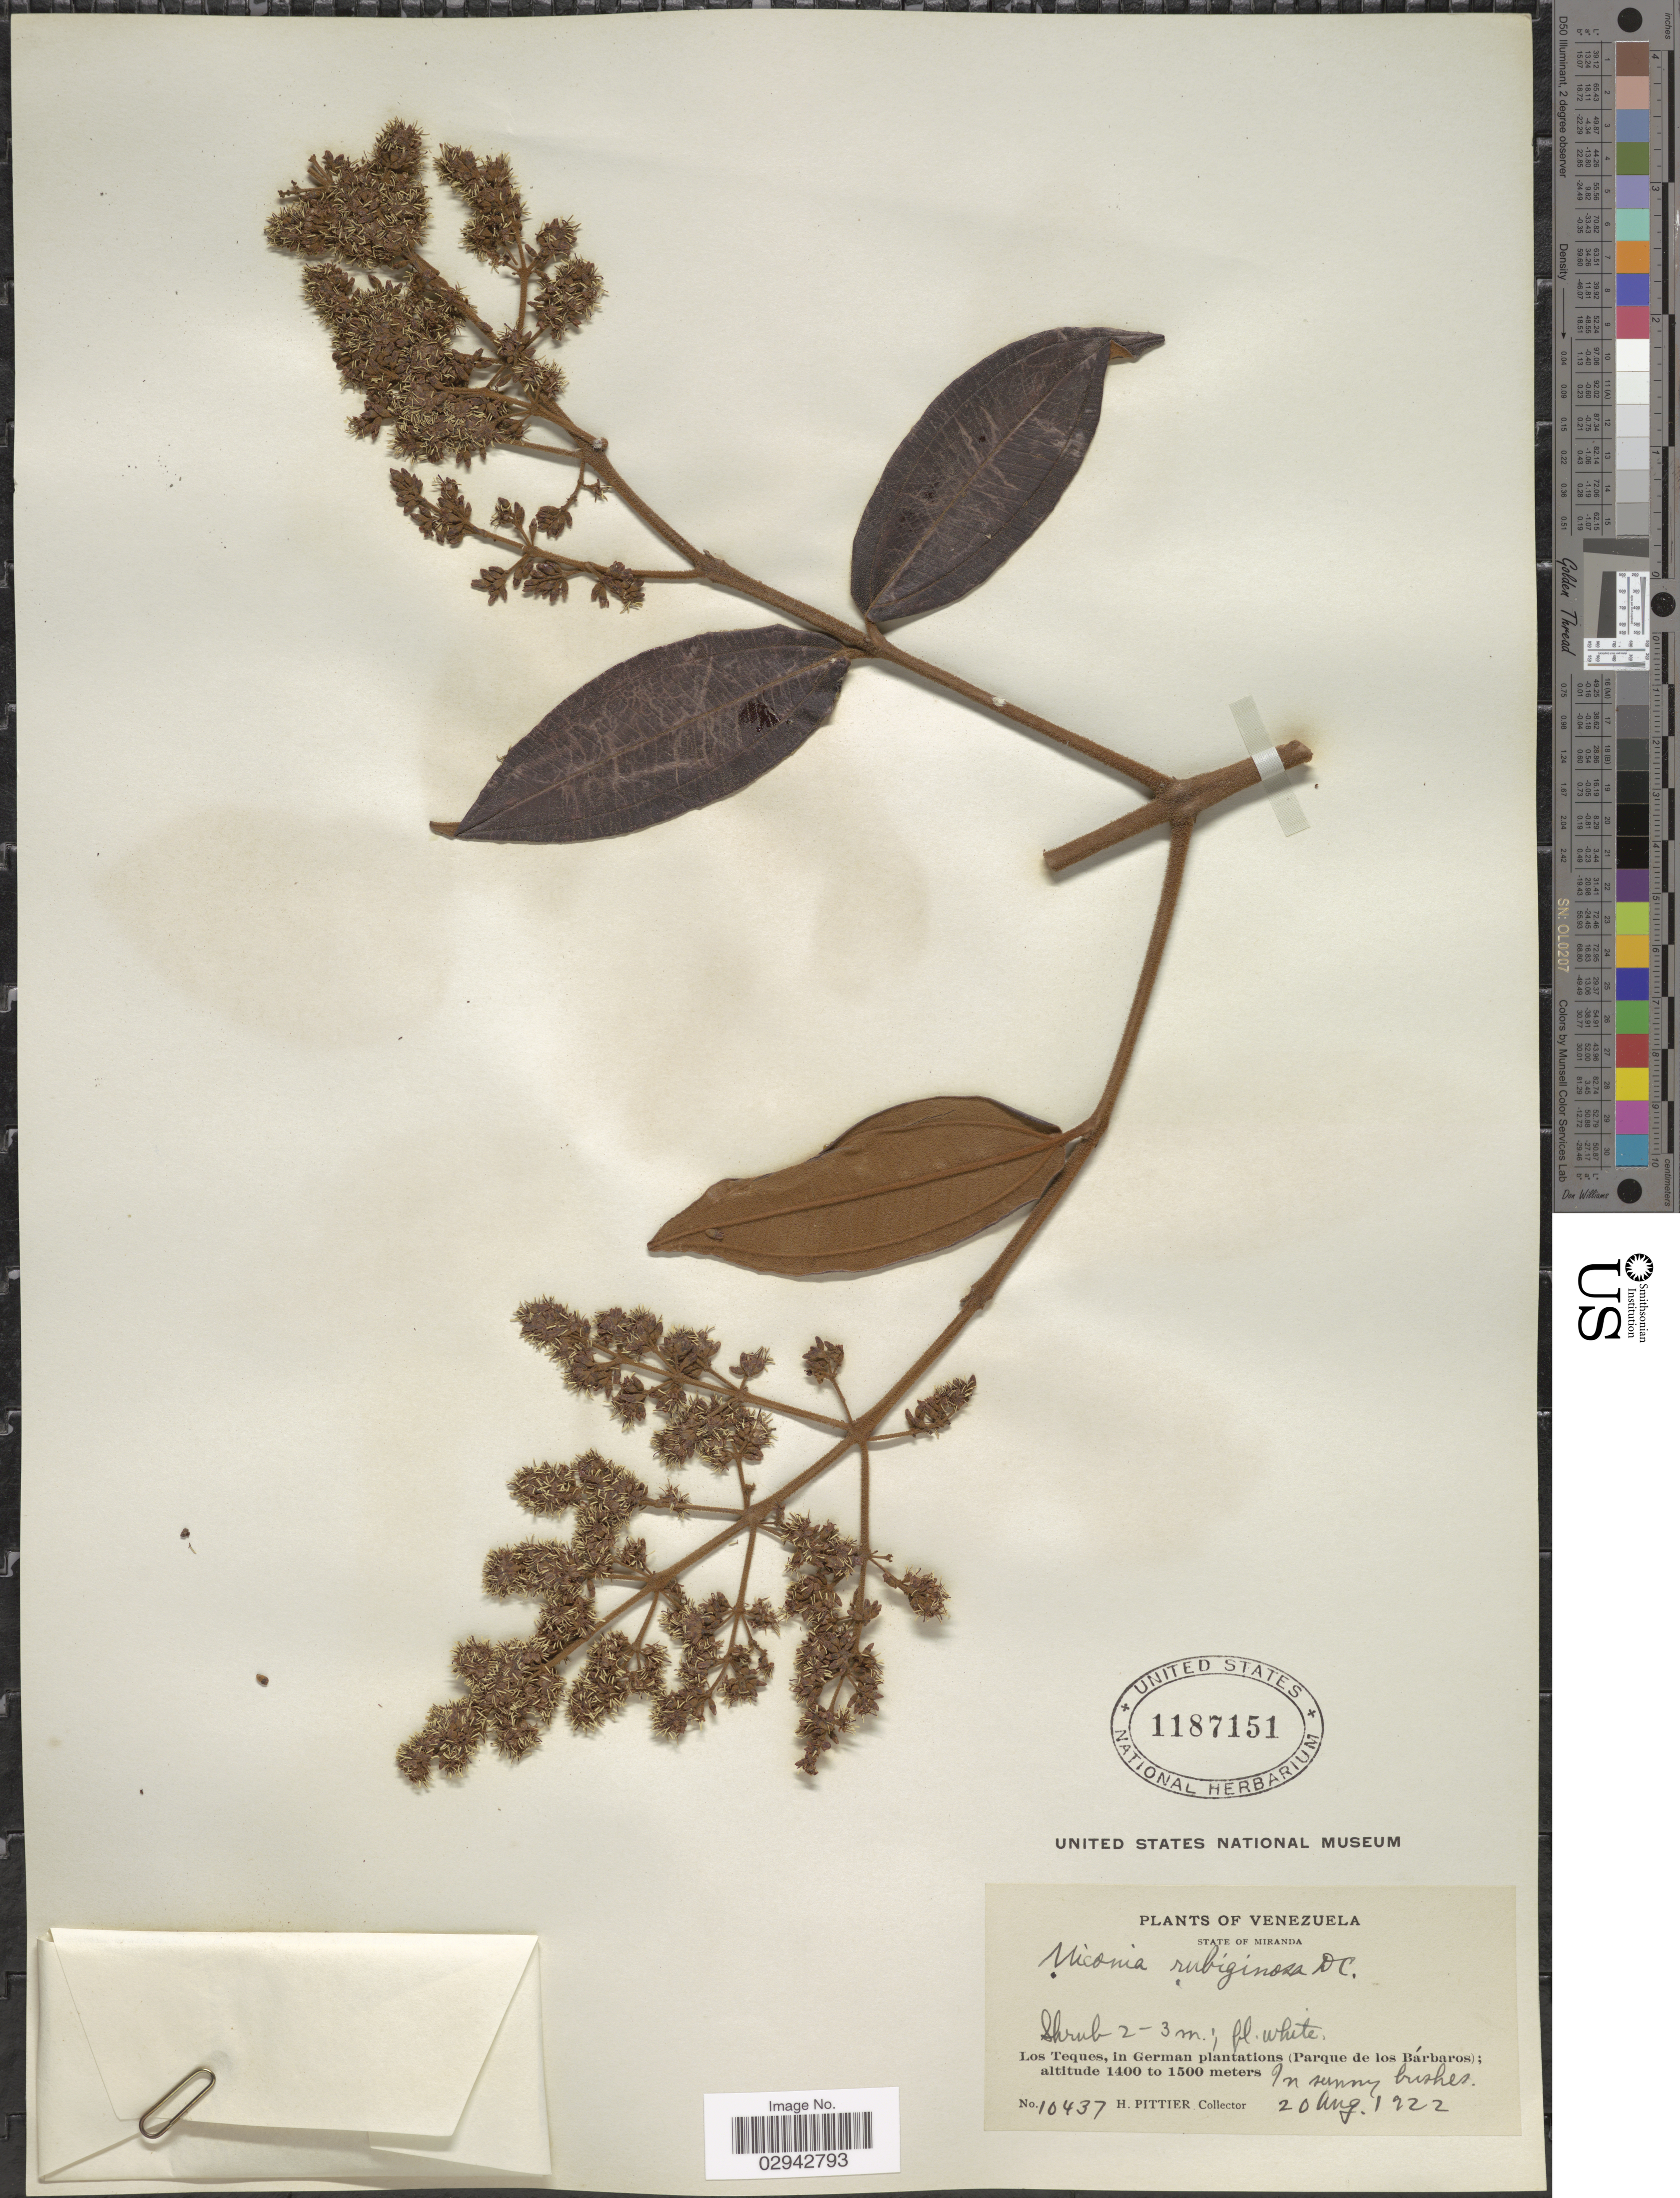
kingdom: Plantae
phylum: Tracheophyta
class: Magnoliopsida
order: Myrtales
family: Melastomataceae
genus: Miconia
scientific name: Miconia rubiginosa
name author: (Bonpl.) DC.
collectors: H. F. Pittier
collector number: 10437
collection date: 1922-08-20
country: Venezuela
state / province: Miranda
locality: Los Teques, in German plantations (Parque de los Bárbaros).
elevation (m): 1400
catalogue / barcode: US 1187151